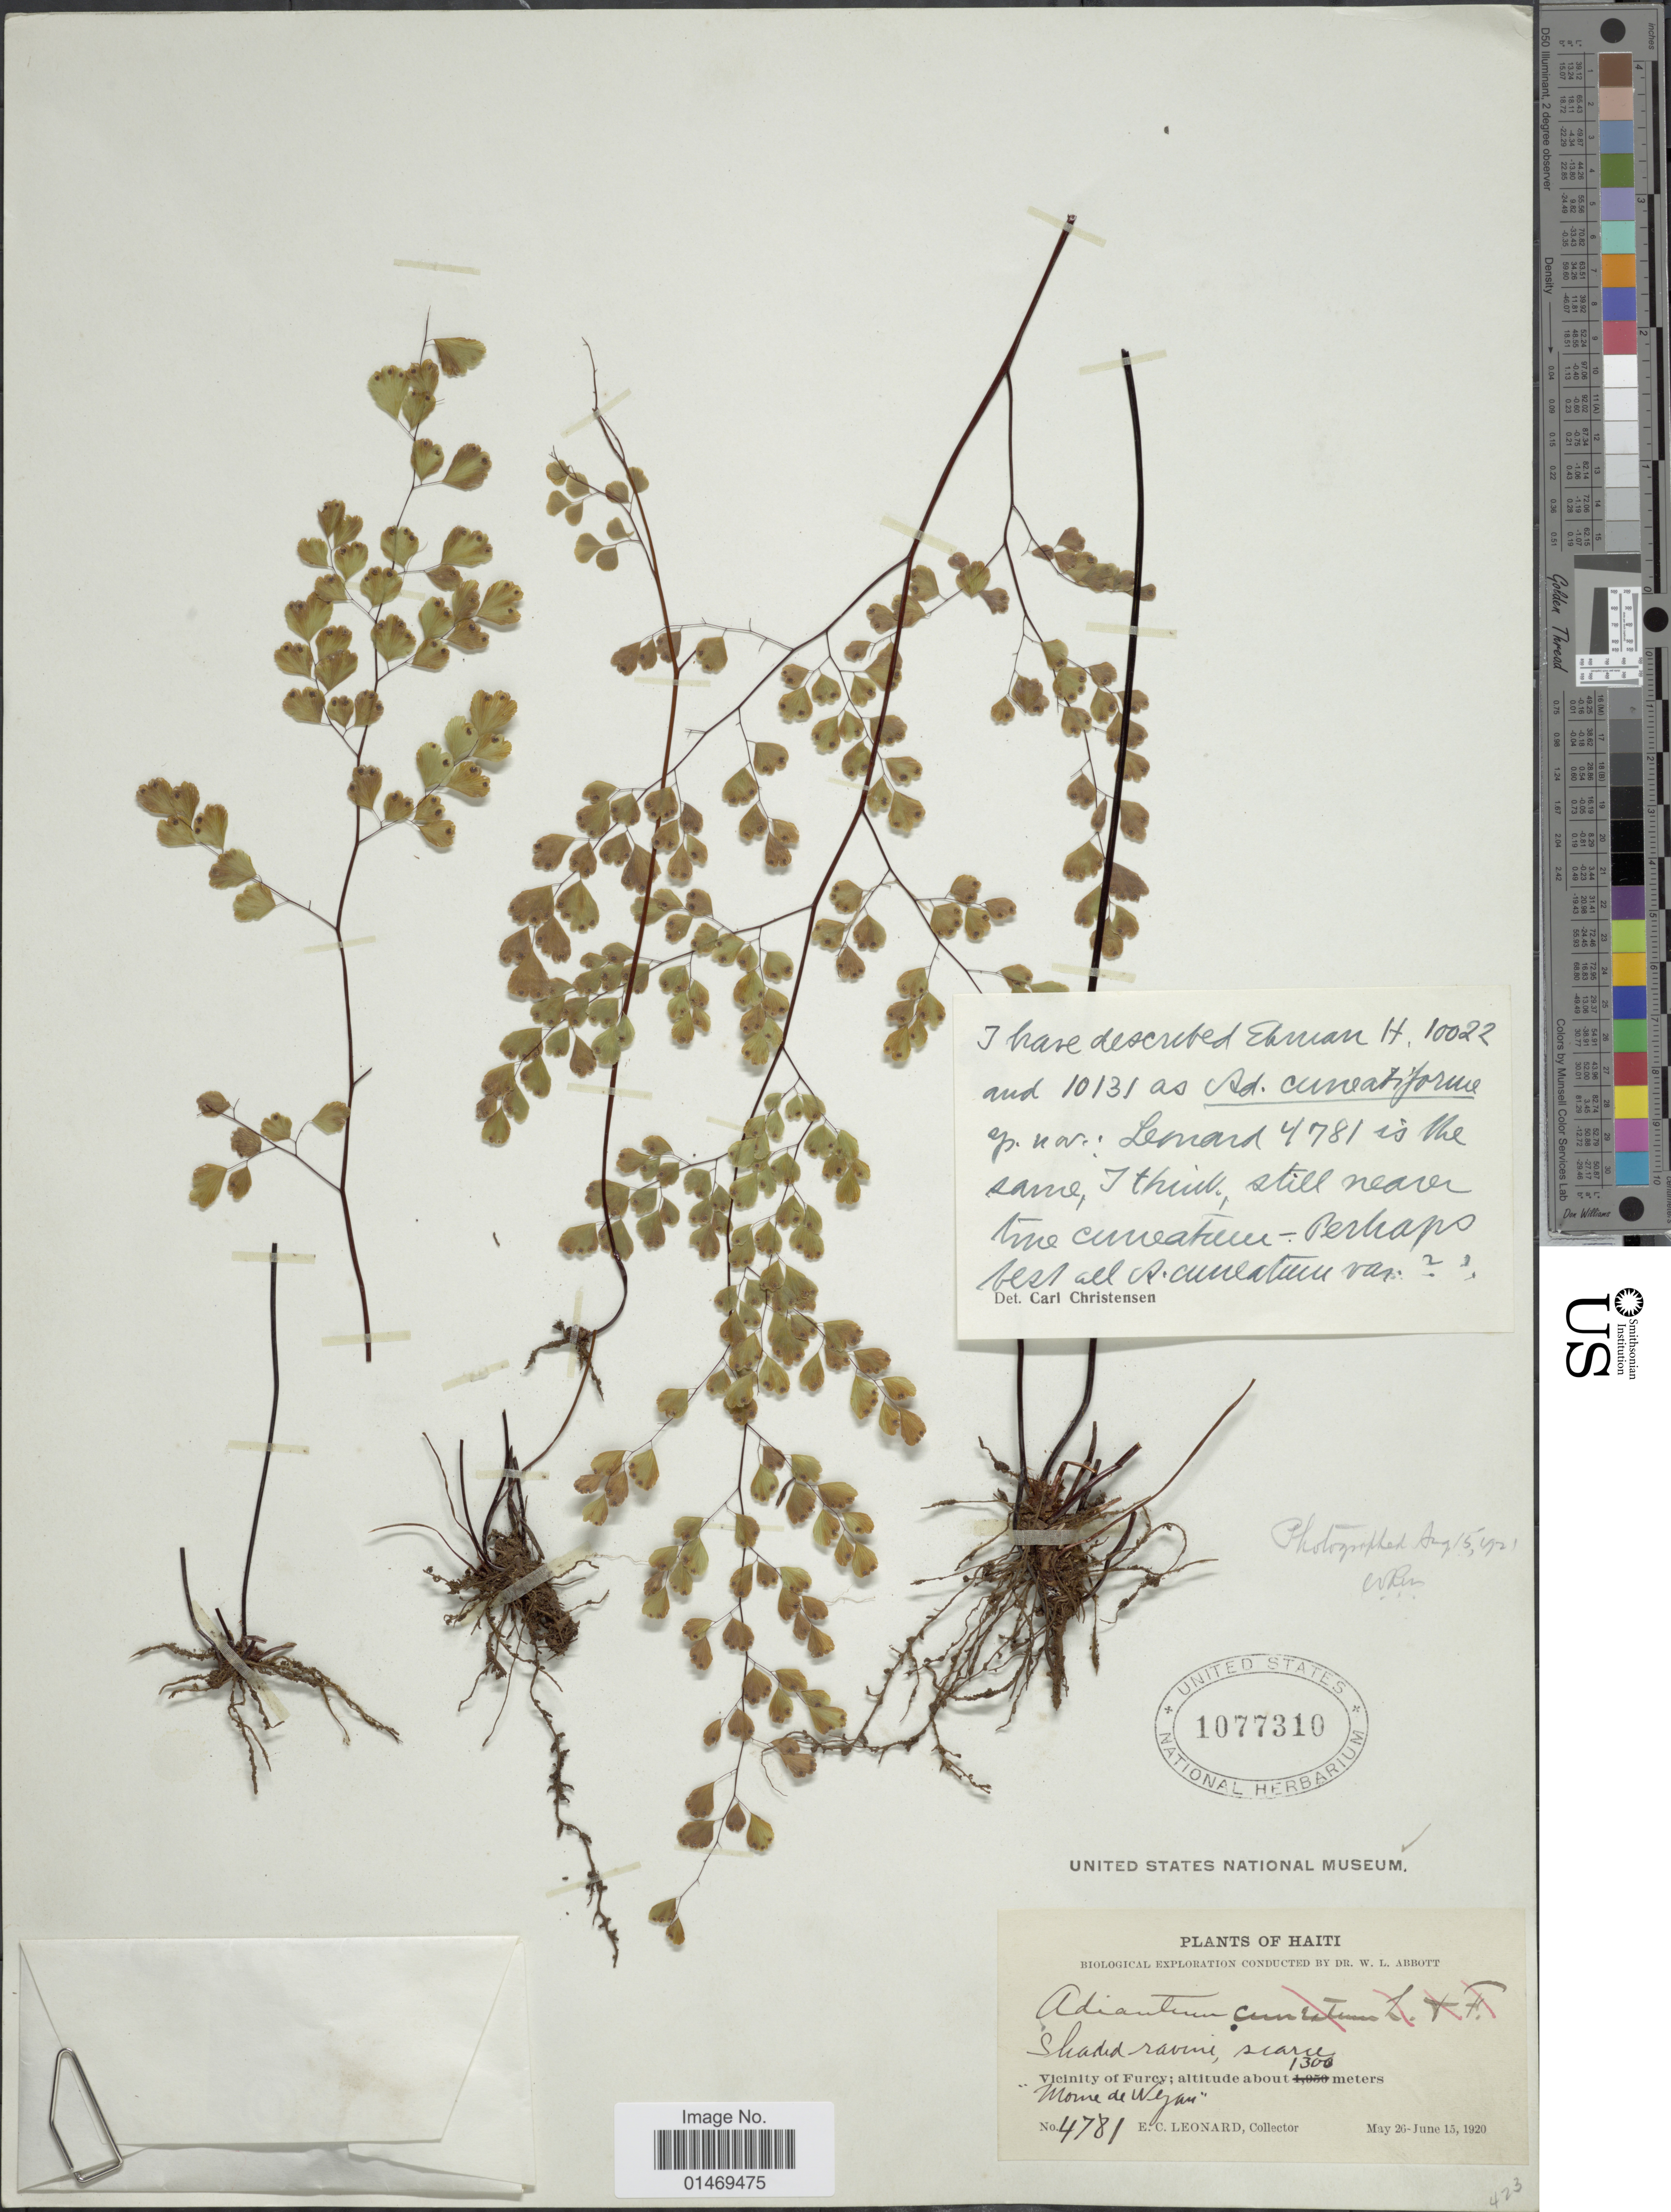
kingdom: Plantae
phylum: Tracheophyta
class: Polypodiopsida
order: Polypodiales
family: Pteridaceae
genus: Adiantum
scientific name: Adiantum raddianum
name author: C. Presl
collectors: E. C. Leonard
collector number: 4781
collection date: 1920-05-26/1920-06-15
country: Haiti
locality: Vicinity of Furcy; Morne de Wejan [interpreted]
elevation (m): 1300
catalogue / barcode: US 1077310